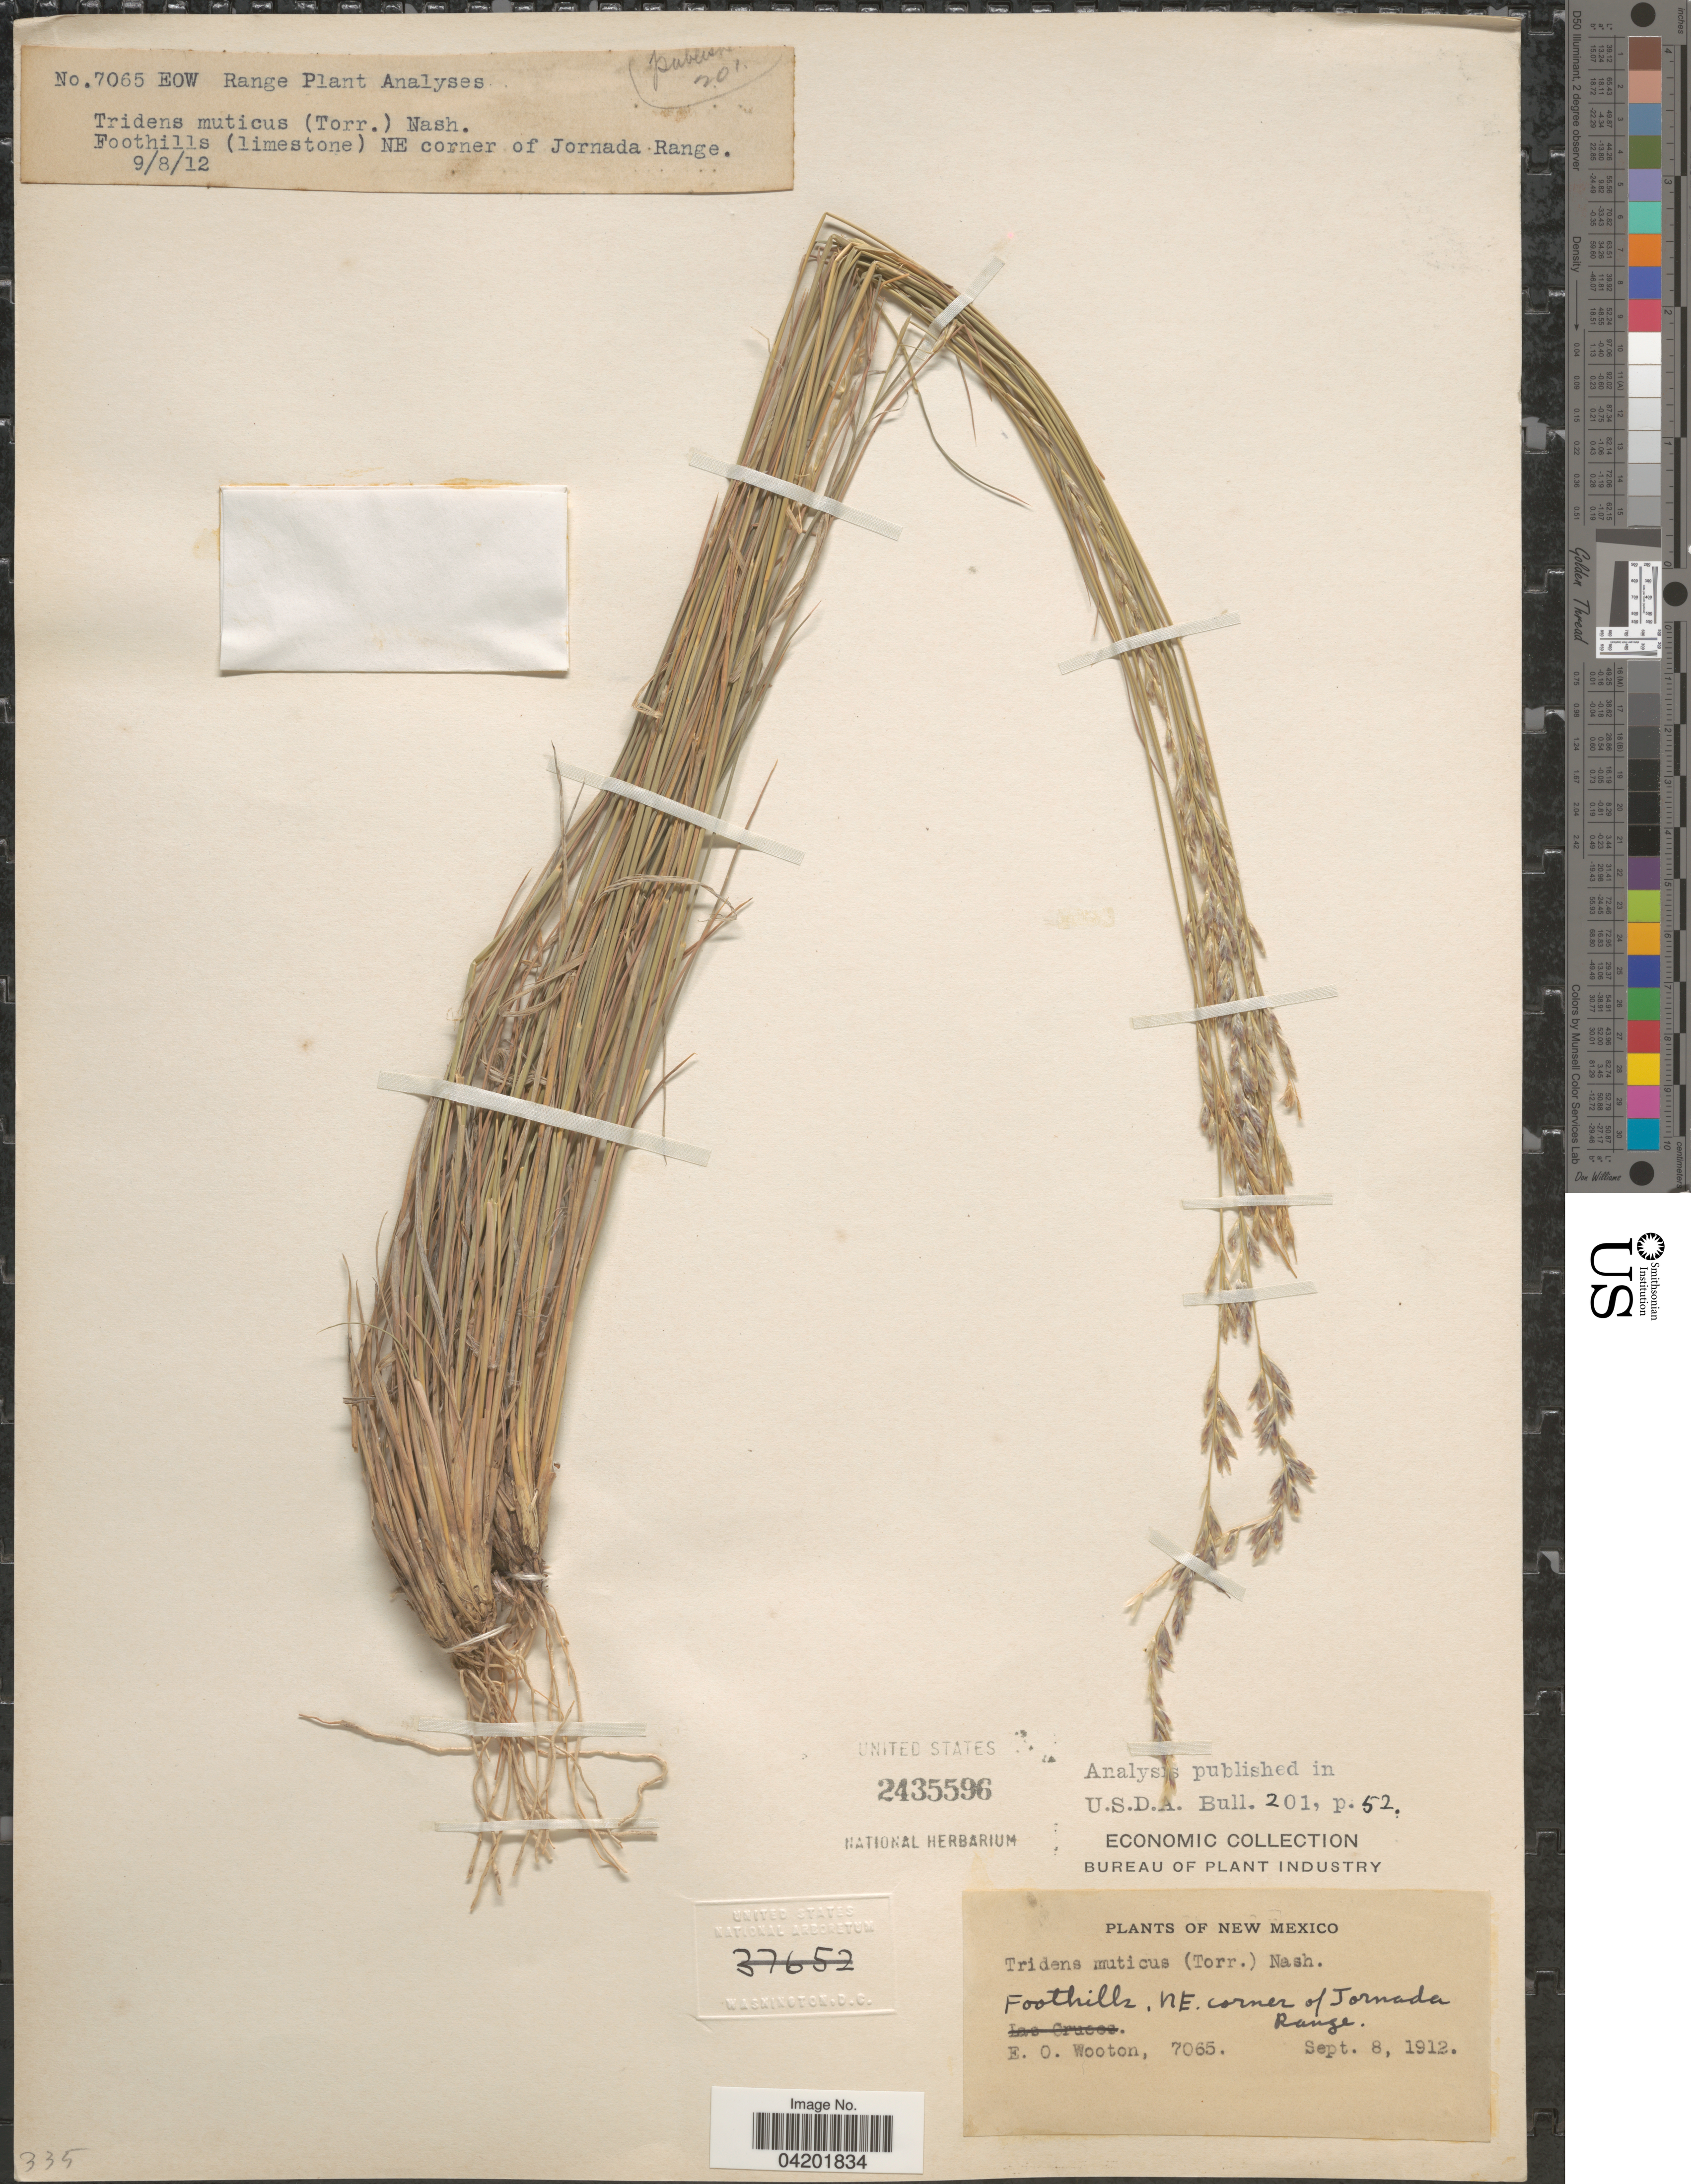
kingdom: Plantae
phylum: Tracheophyta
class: Liliopsida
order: Poales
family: Poaceae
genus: Tridentopsis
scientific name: Tridentopsis mutica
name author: (Torr.) P.M. Peterson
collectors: E. O. Wooton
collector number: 7065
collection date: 1912-09-08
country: United States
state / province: New Mexico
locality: Foothills, NE. corner of Jornada Range.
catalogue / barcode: US 2435596